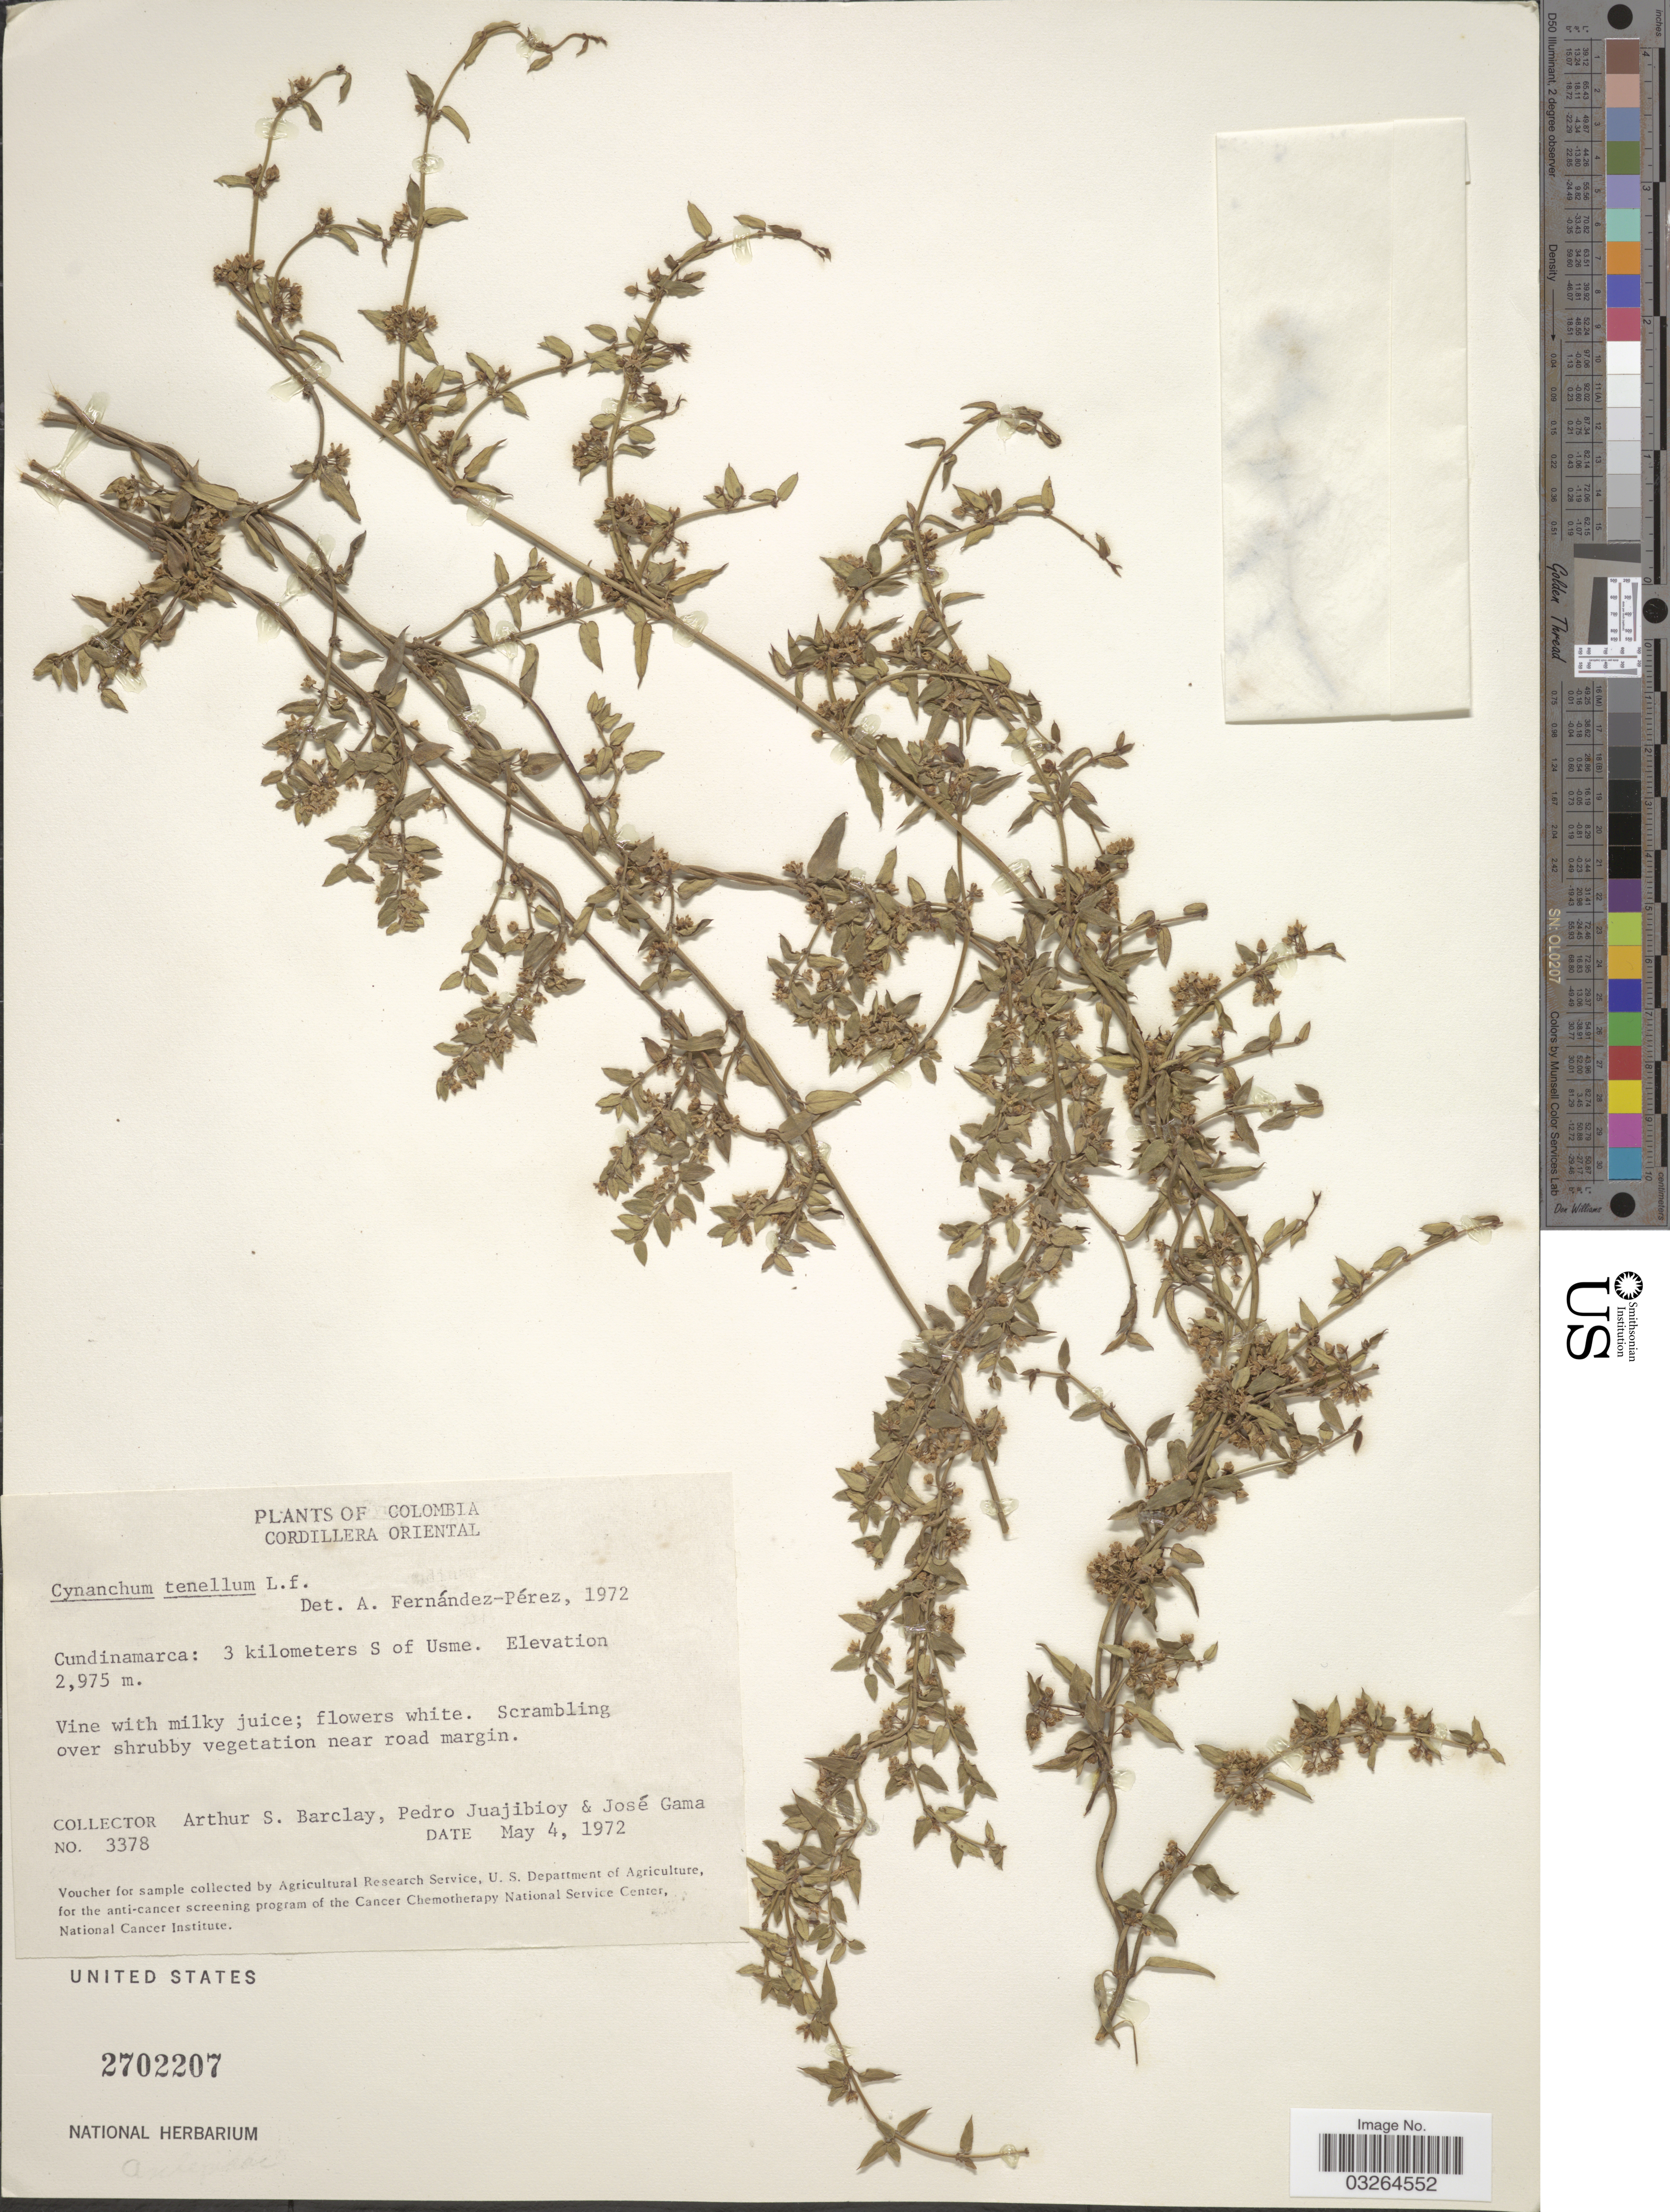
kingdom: Plantae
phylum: Tracheophyta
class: Magnoliopsida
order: Gentianales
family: Apocynaceae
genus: Scyphostelma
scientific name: Scyphostelma tenellum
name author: (L. f.) Liede & Meve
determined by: Liede-Schumann, Sigrid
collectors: A. S. Barclay, P. Juajibioy & J. Gama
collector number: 3378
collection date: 1972-05-04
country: Colombia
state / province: Cundinamarca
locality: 3 kilometers S of Usme.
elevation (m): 2975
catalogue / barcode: US 2702207